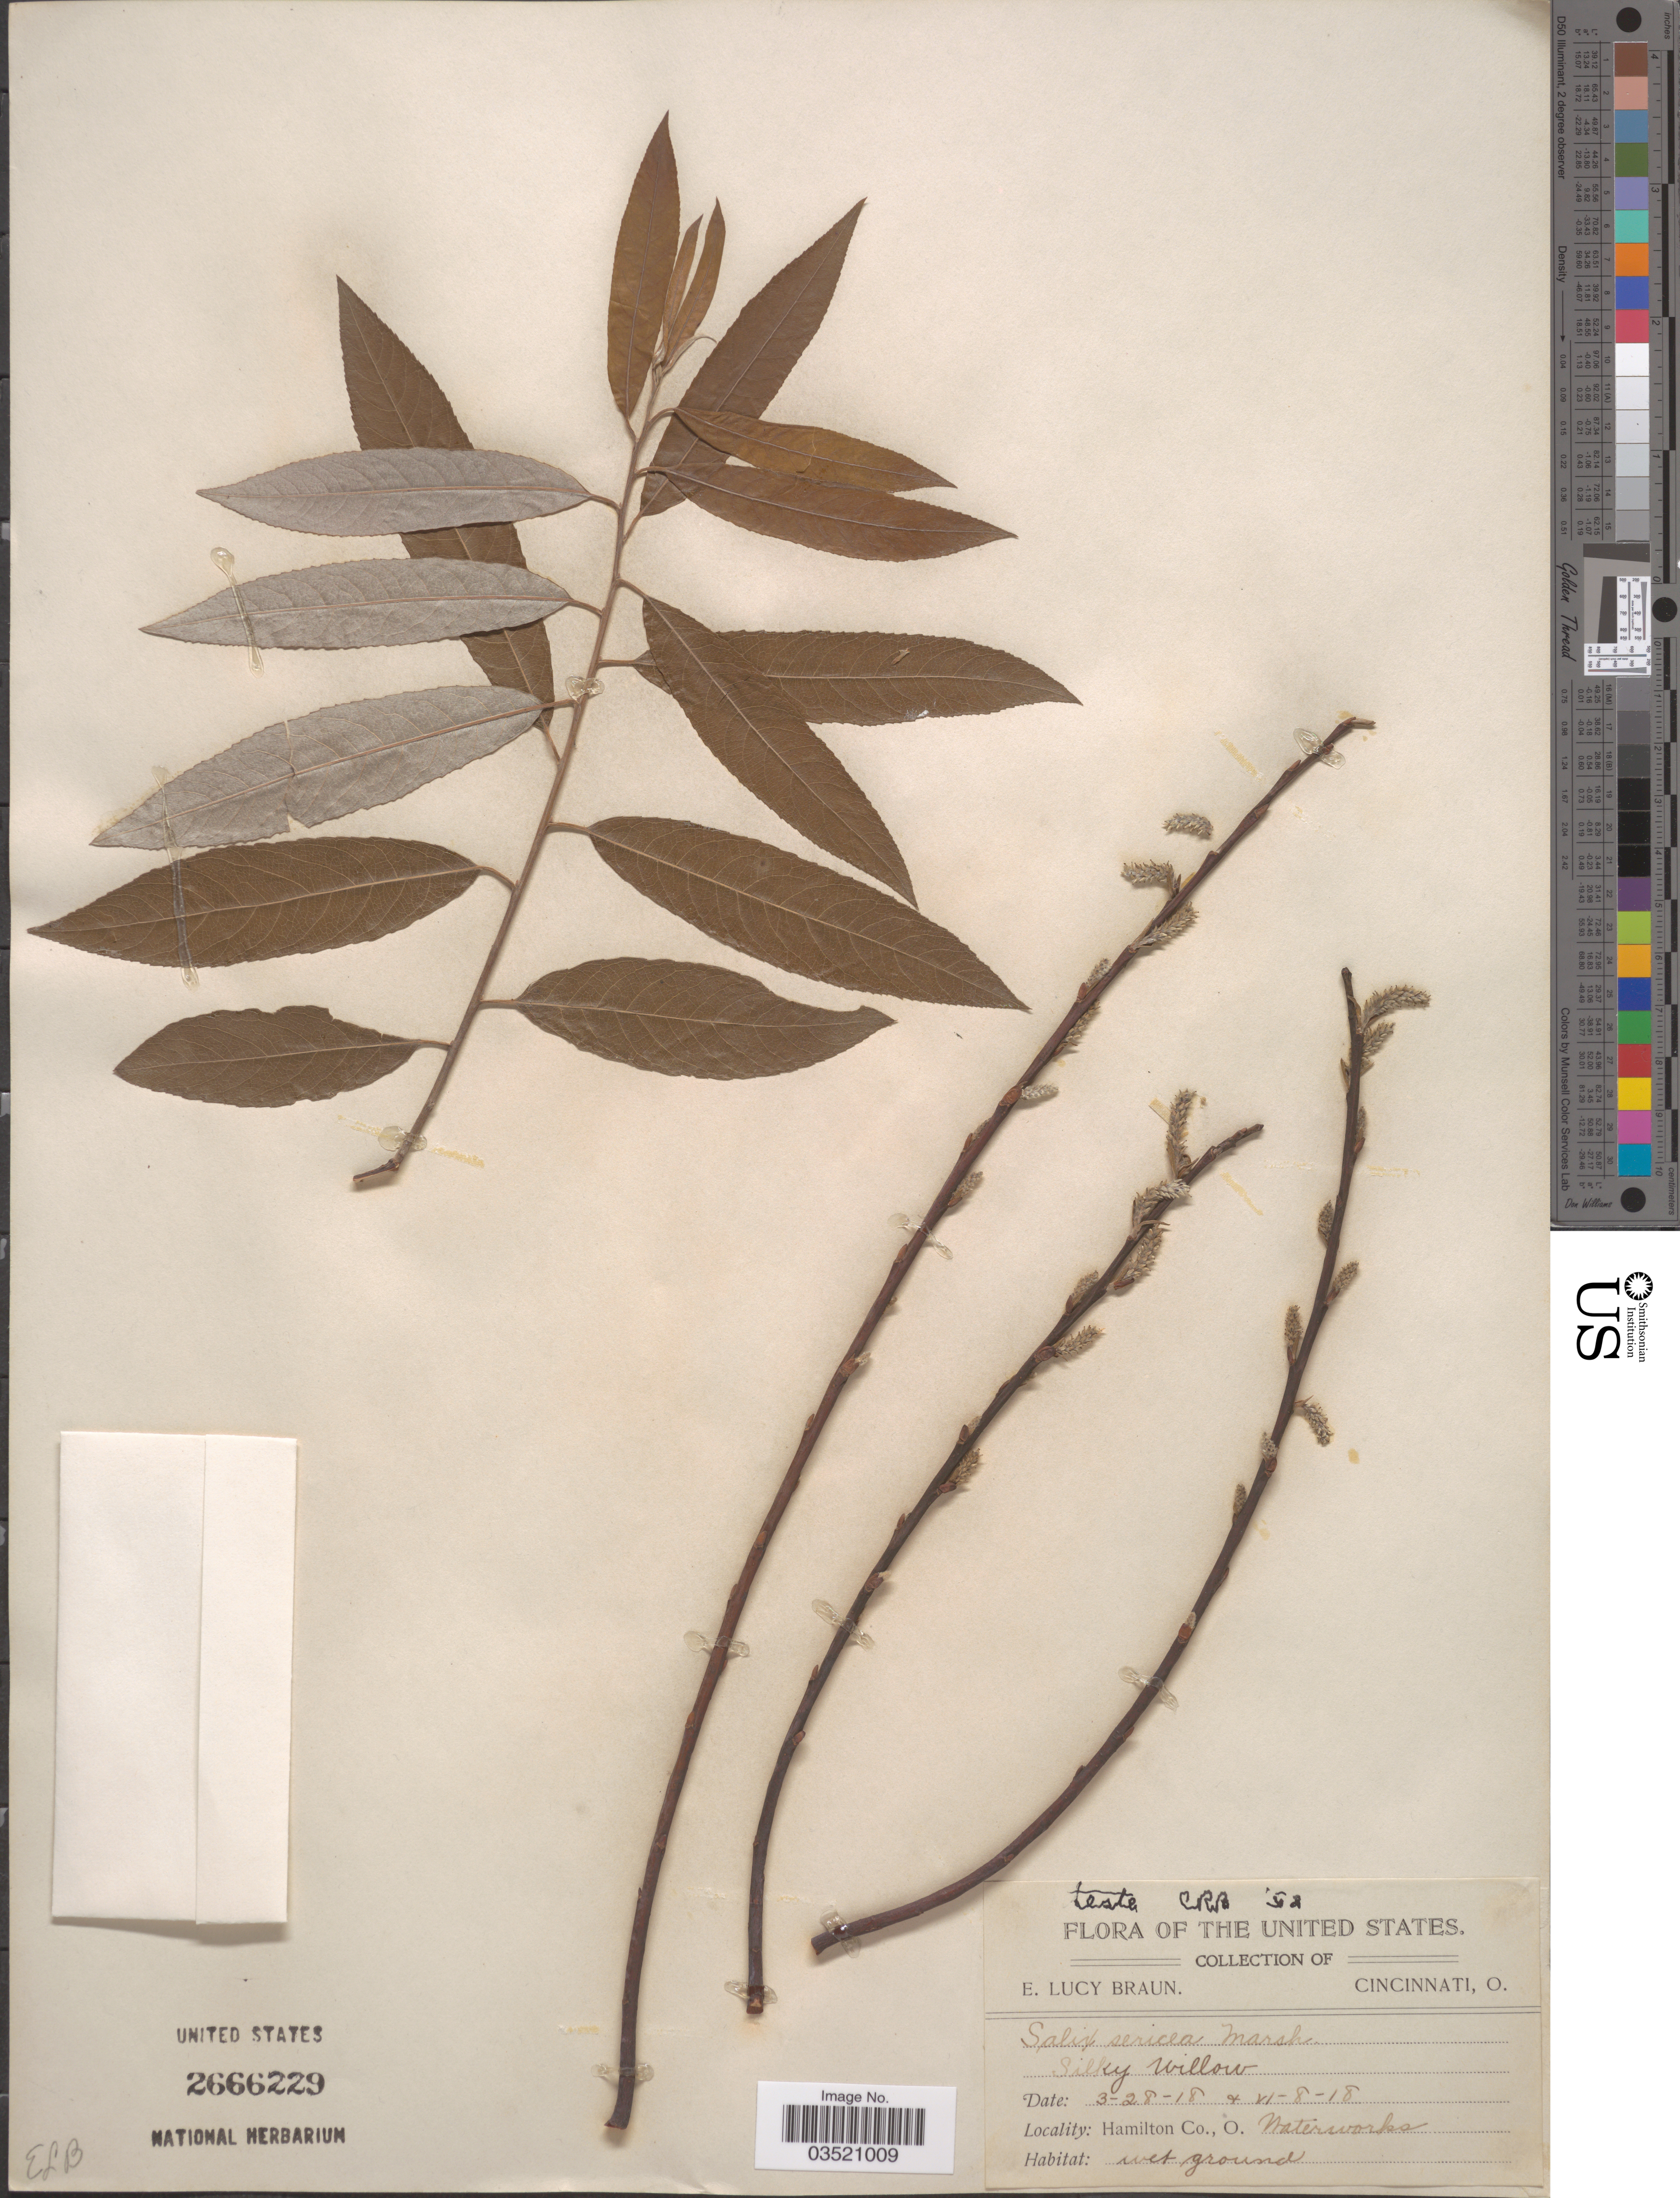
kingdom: Plantae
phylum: Tracheophyta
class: Magnoliopsida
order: Malpighiales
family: Salicaceae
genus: Salix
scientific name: Salix sericea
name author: Marshall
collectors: E. L. Braun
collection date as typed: Transcribed d/m/y: 28/3/18 to 8/6/18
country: United States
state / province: Ohio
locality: Hamilton Co. Waterworks.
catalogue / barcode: US 2666229